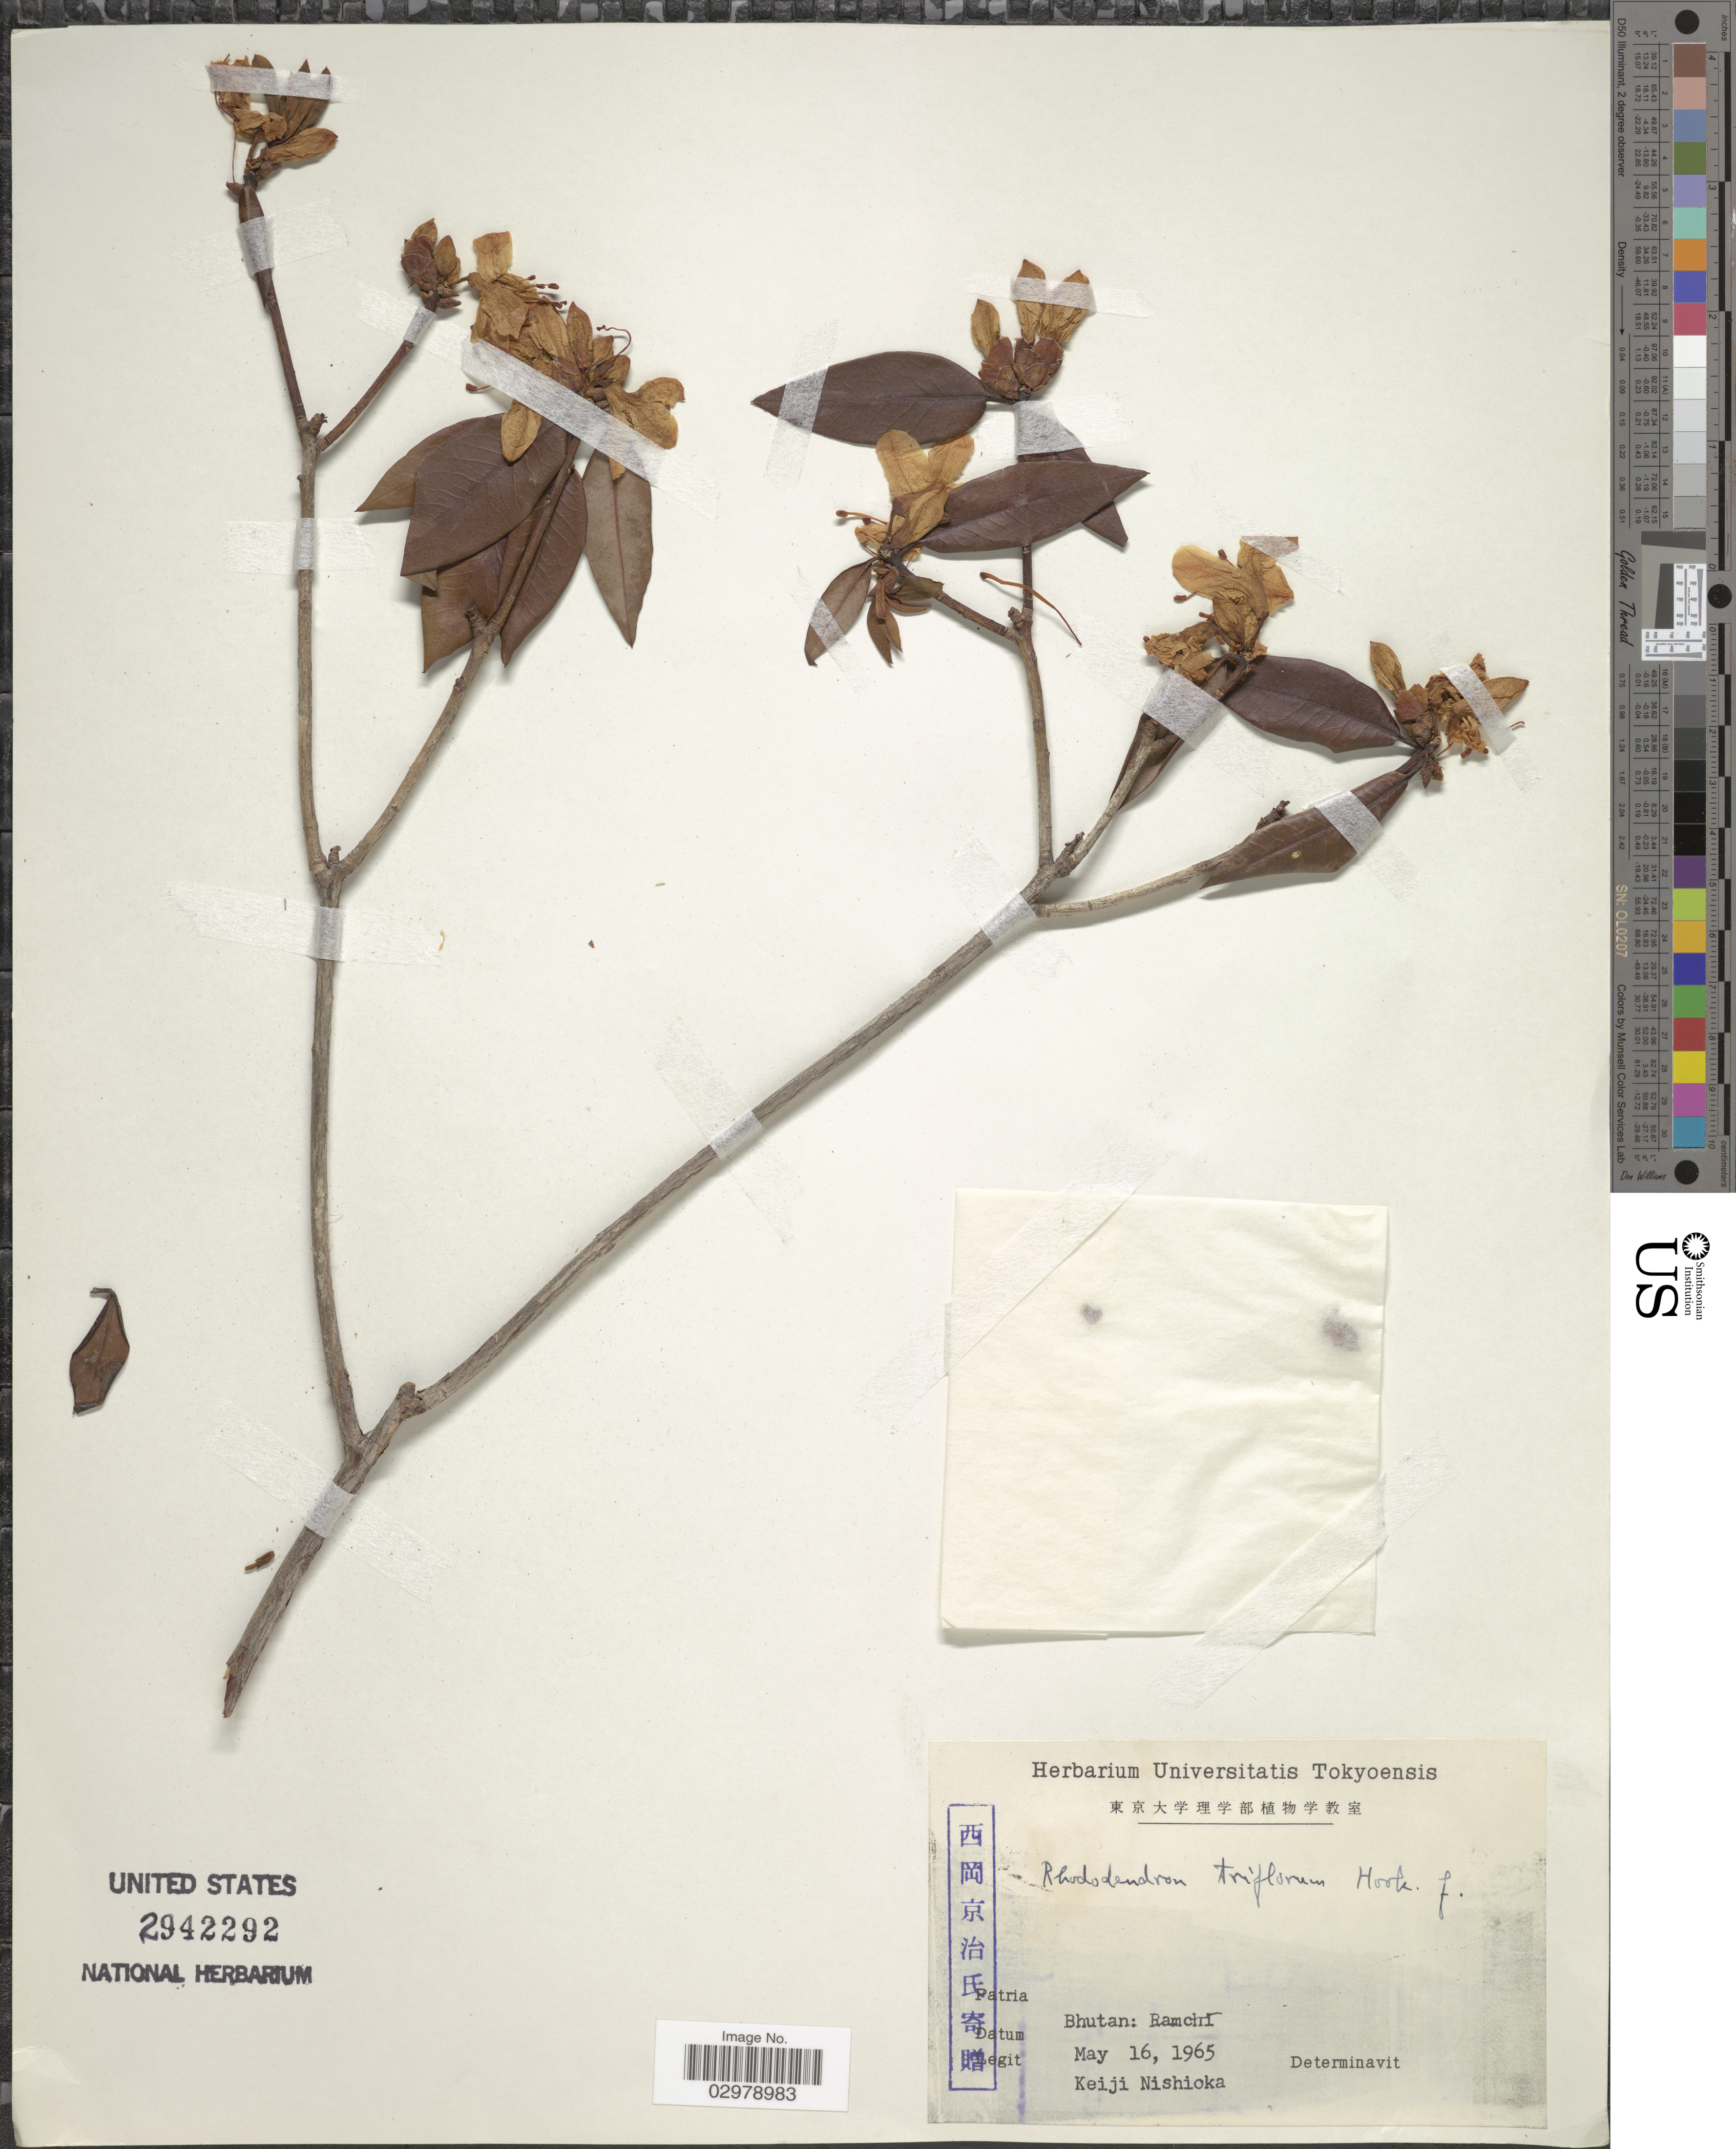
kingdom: Plantae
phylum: Tracheophyta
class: Magnoliopsida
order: Ericales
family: Ericaceae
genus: Rhododendron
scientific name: Rhododendron triflorum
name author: Hook. f.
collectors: K. Nishioka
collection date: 1965-05-16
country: Bhutan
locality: Ramchi.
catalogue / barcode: US 2942292